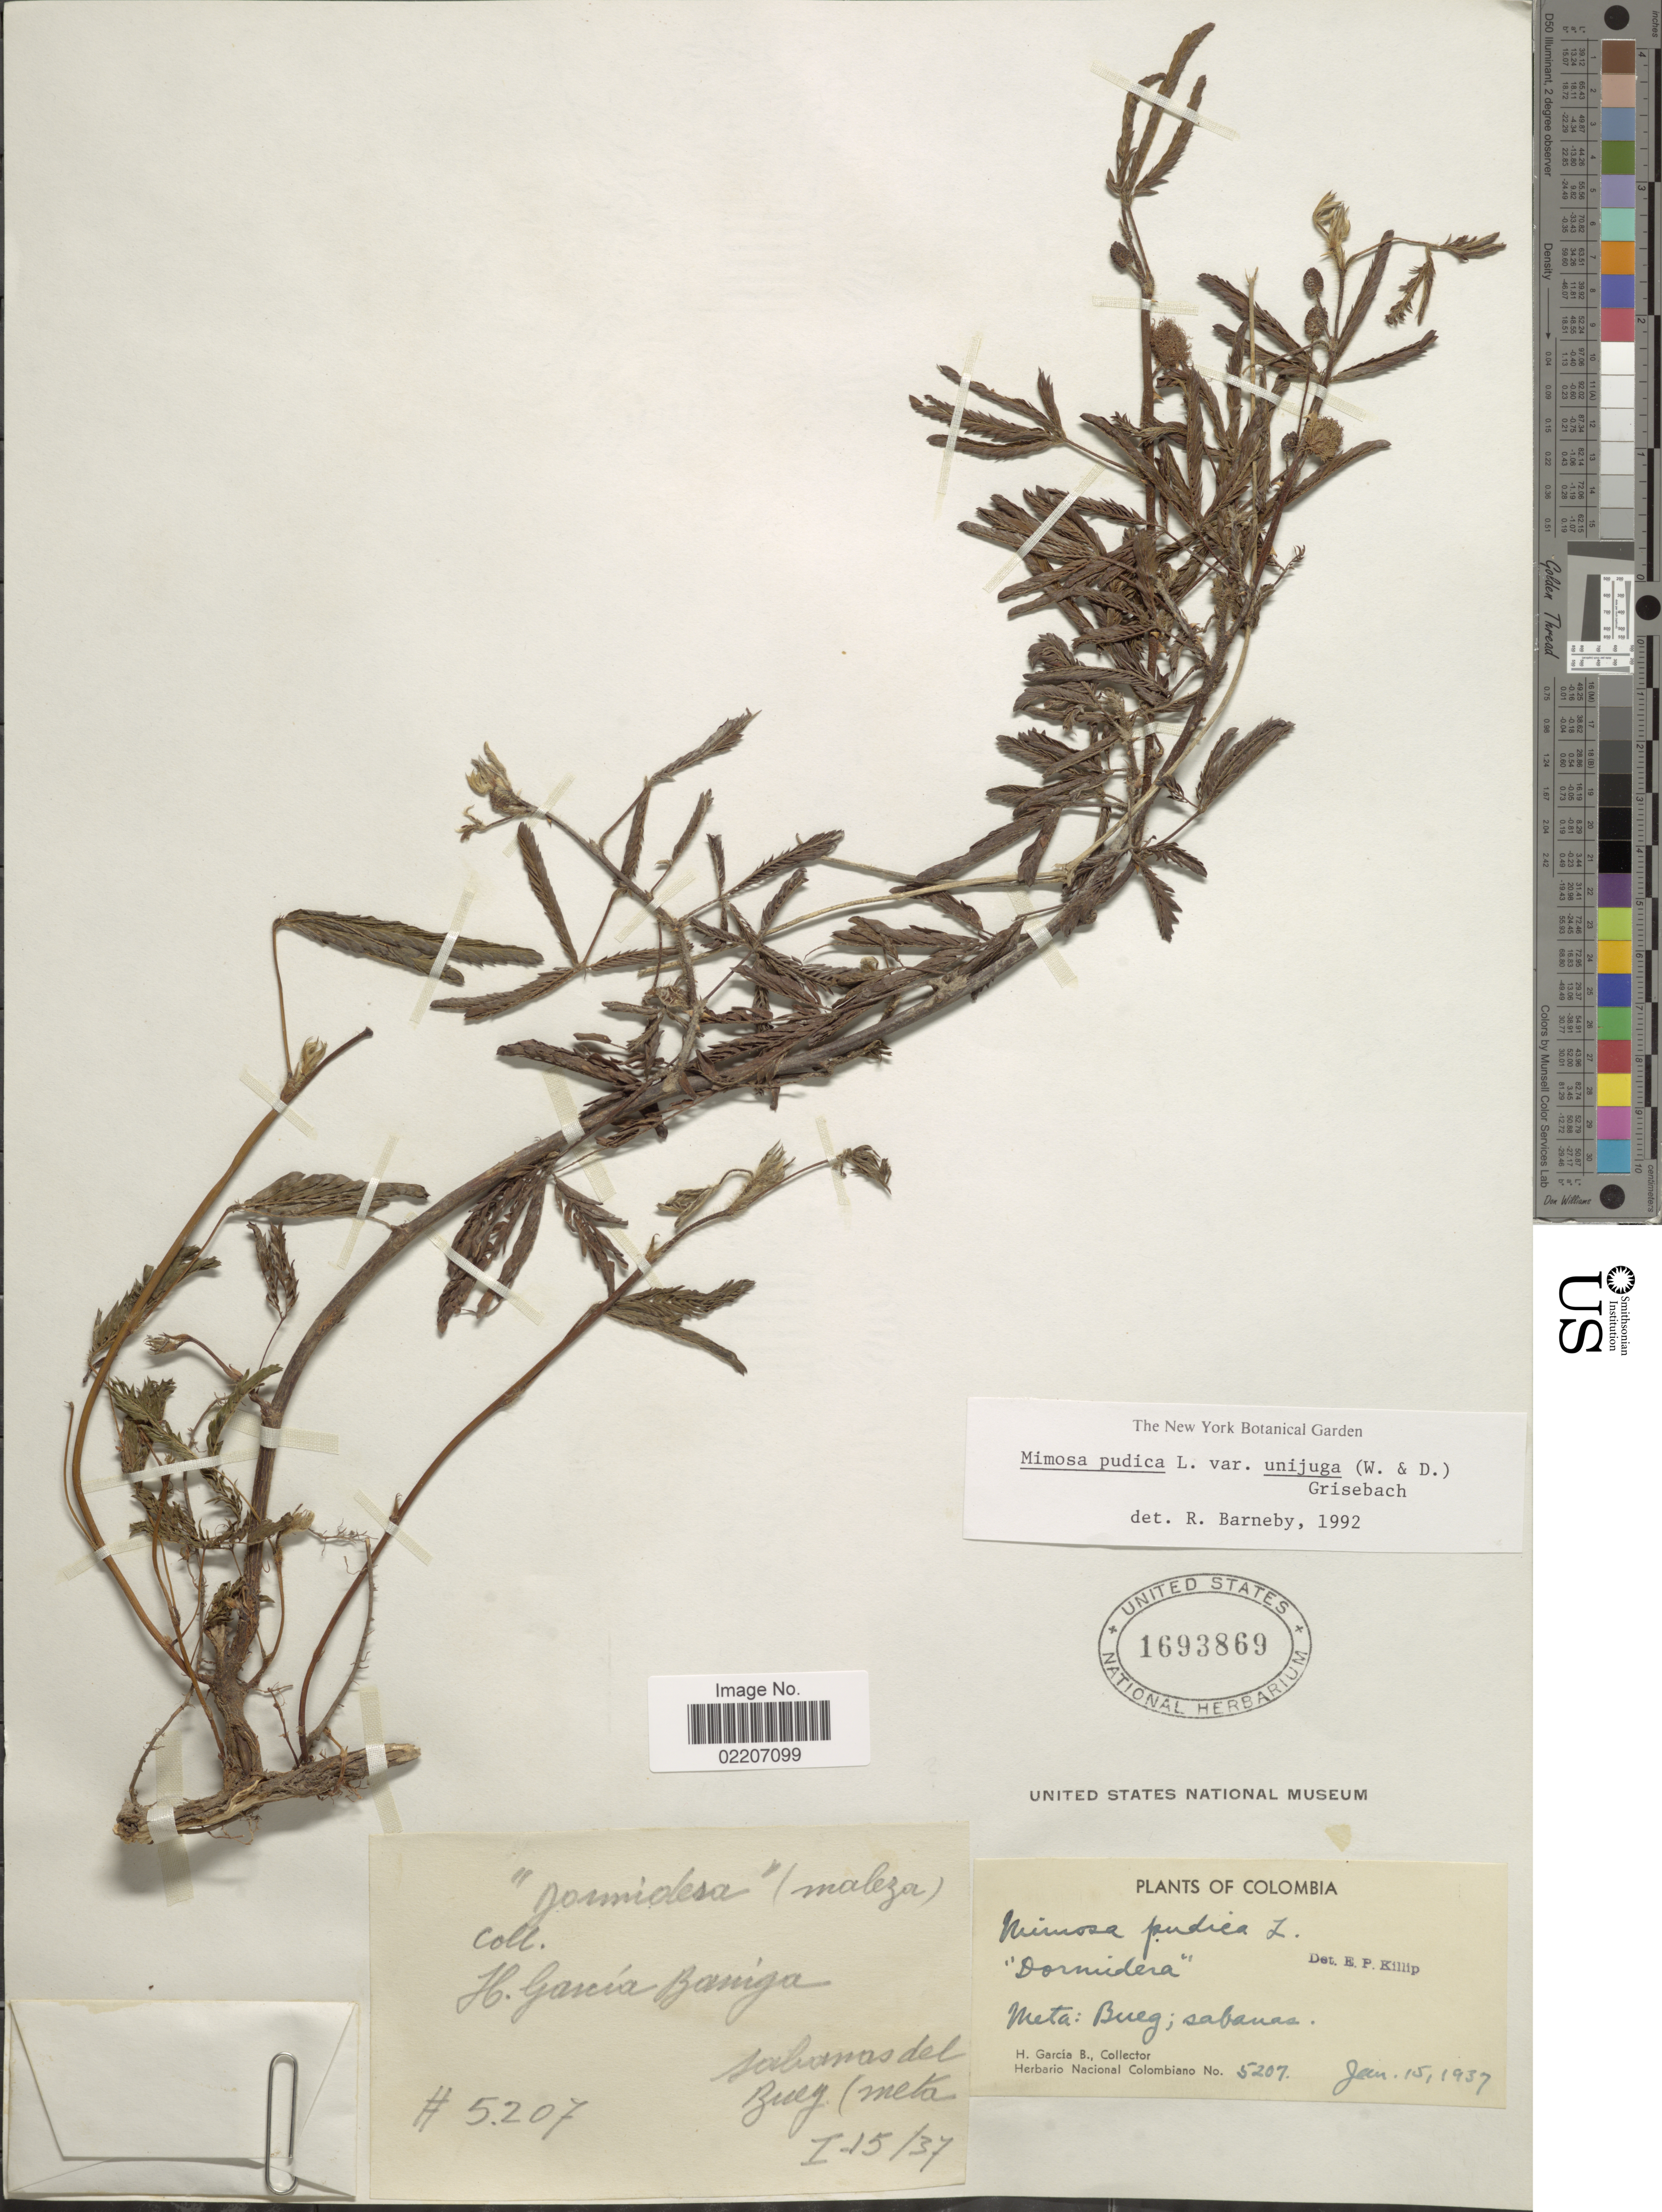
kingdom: Plantae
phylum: Tracheophyta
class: Magnoliopsida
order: Fabales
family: Fabaceae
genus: Mimosa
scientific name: Mimosa pudica var. unijuga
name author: (Walp. & Duchass.) Griseb.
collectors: H. García Barriga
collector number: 5207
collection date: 1937-01-15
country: Colombia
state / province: Meta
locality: Meta: Bueg. Savanna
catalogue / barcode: US 1693869